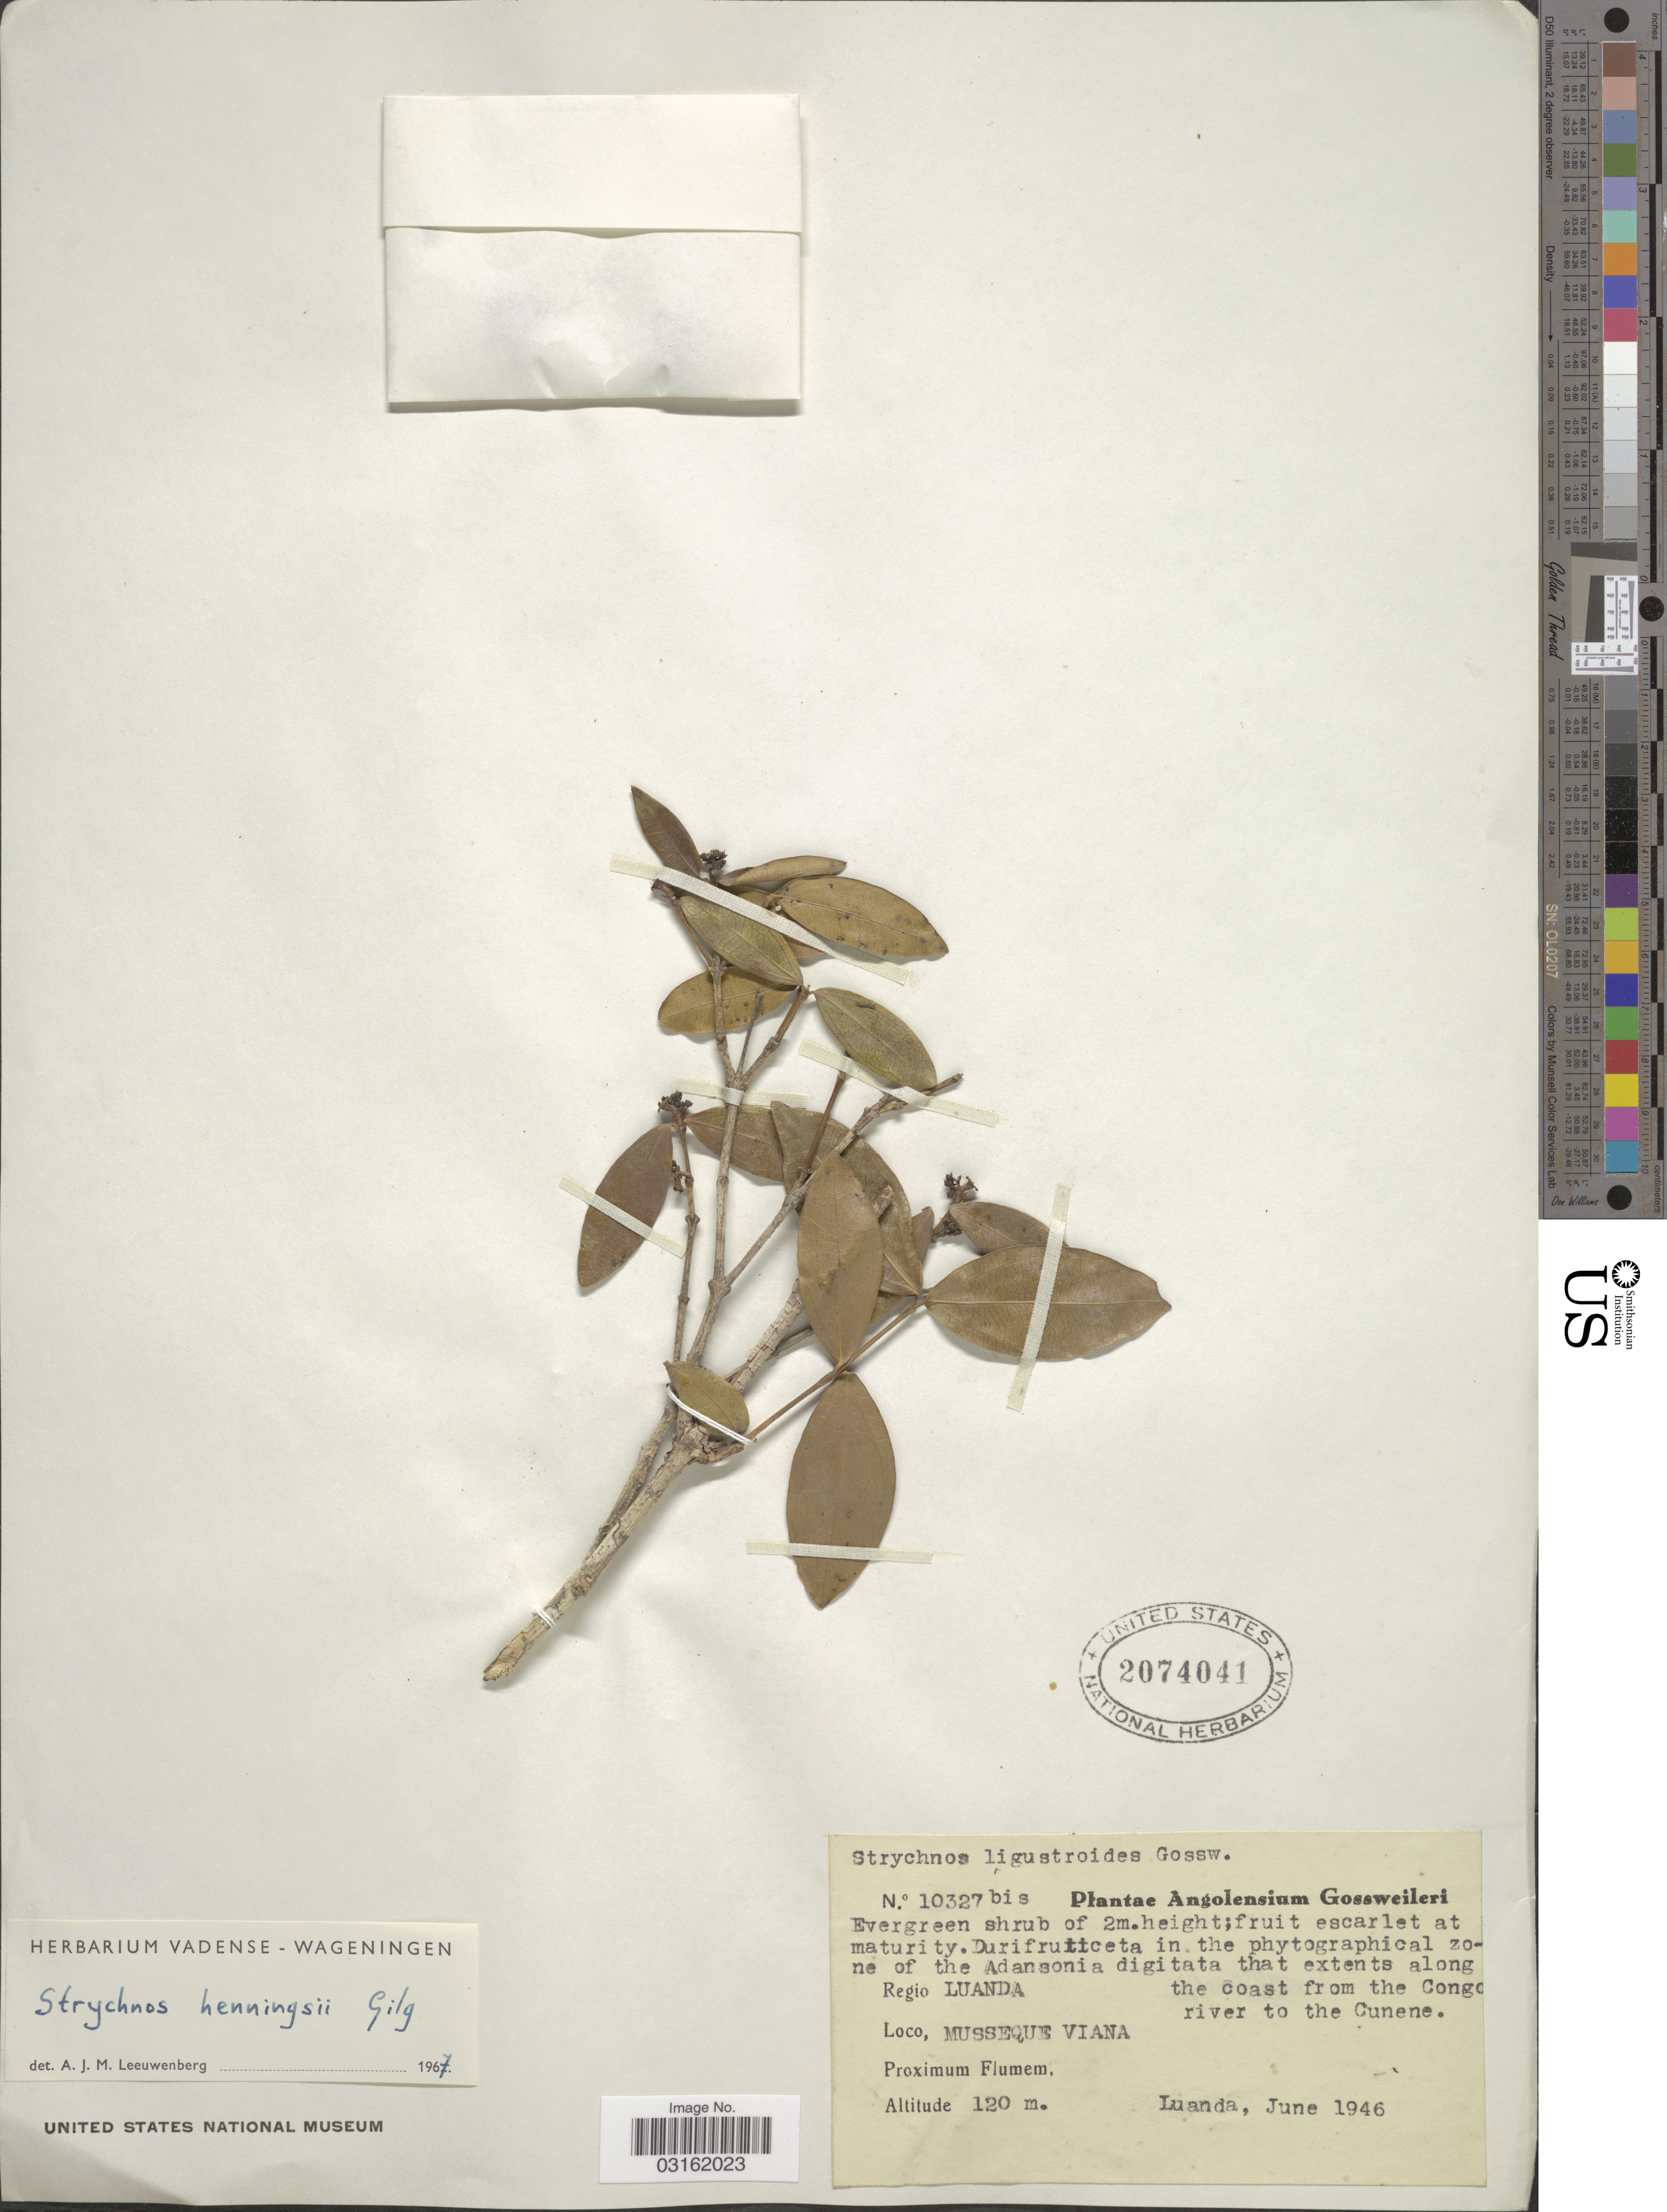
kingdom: Plantae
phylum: Tracheophyta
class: Magnoliopsida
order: Gentianales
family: Loganiaceae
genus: Strychnos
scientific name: Strychnos henningsii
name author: Gilg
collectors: -. Gossweiler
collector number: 10327bis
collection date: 1946-06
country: Angola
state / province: Luanda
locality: Durifruticeta in the phytographical zone of the Adansonia digitata that extents along the coast from the Congo river to the Cunene. Regio Luanda, Loco, Musseque Viana.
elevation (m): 120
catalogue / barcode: US 2074041